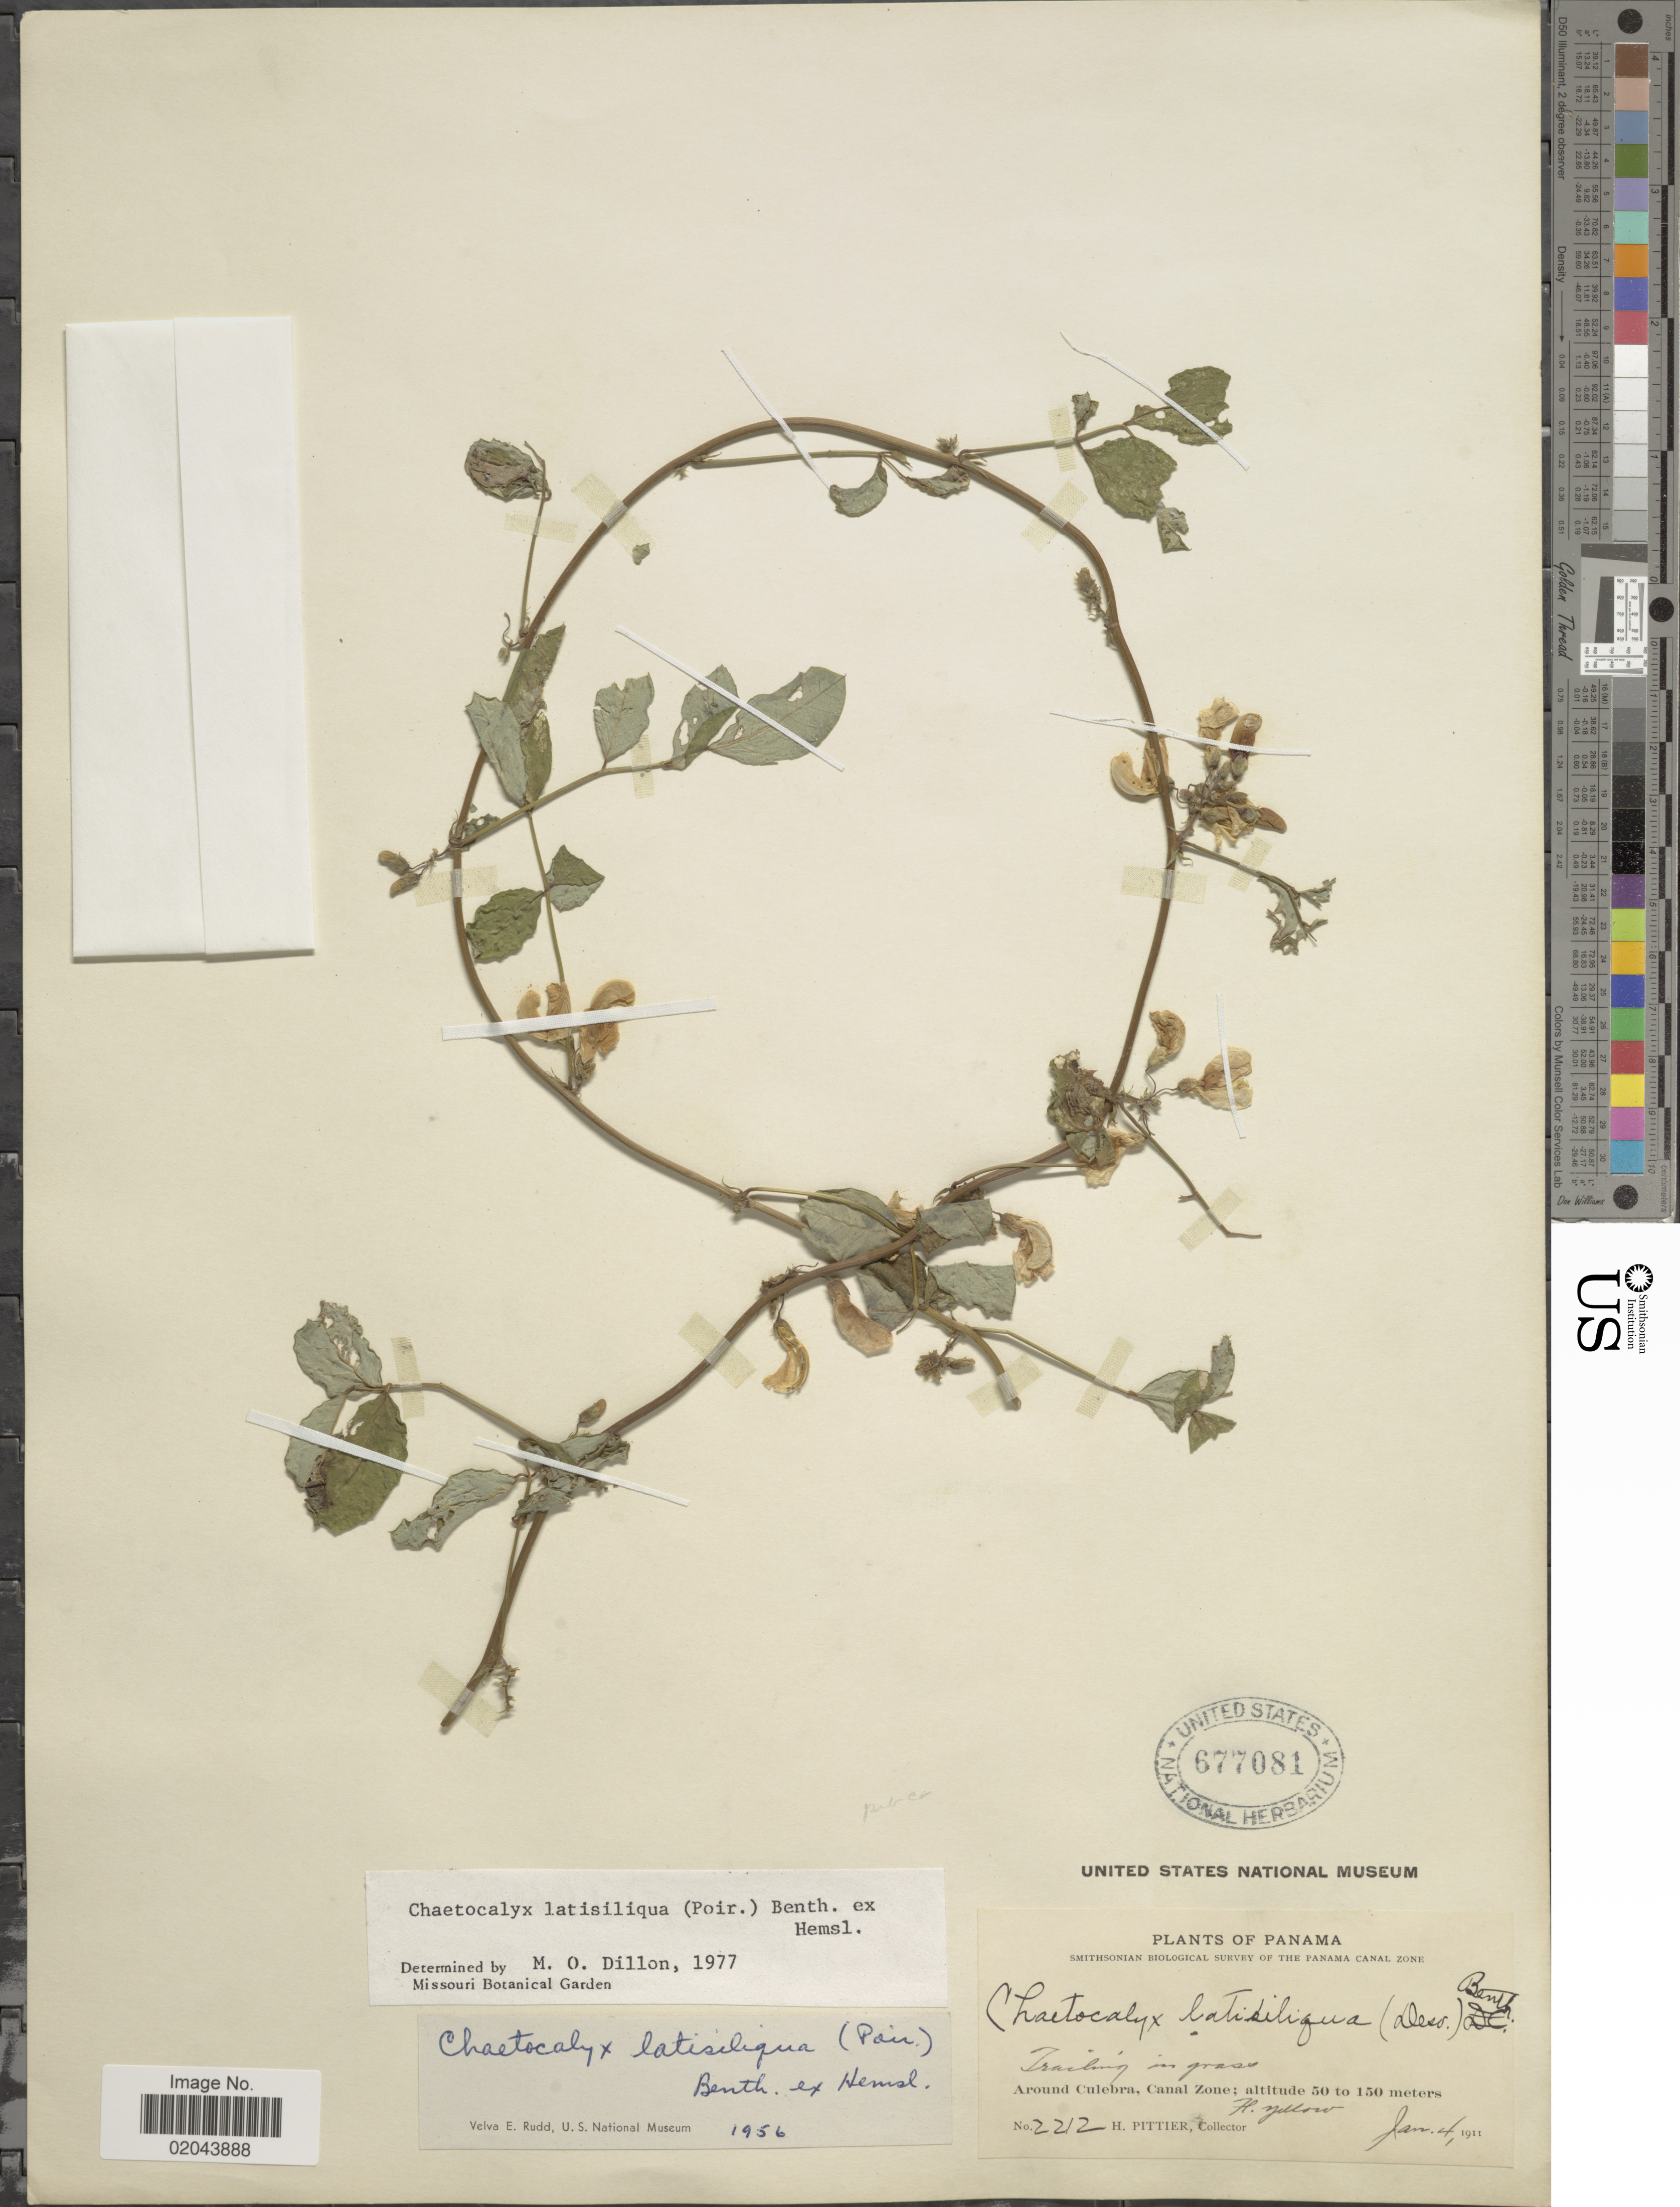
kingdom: Plantae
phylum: Tracheophyta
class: Magnoliopsida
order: Fabales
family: Fabaceae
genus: Chaetocalyx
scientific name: Chaetocalyx latisiliqua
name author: (Poir.) Benth. ex Hemsl.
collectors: H. F. Pittier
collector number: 2212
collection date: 1911-01-04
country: Panama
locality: Panama Canal Zone, around Culebra, Canal Zone.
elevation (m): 50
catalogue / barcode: US 677081